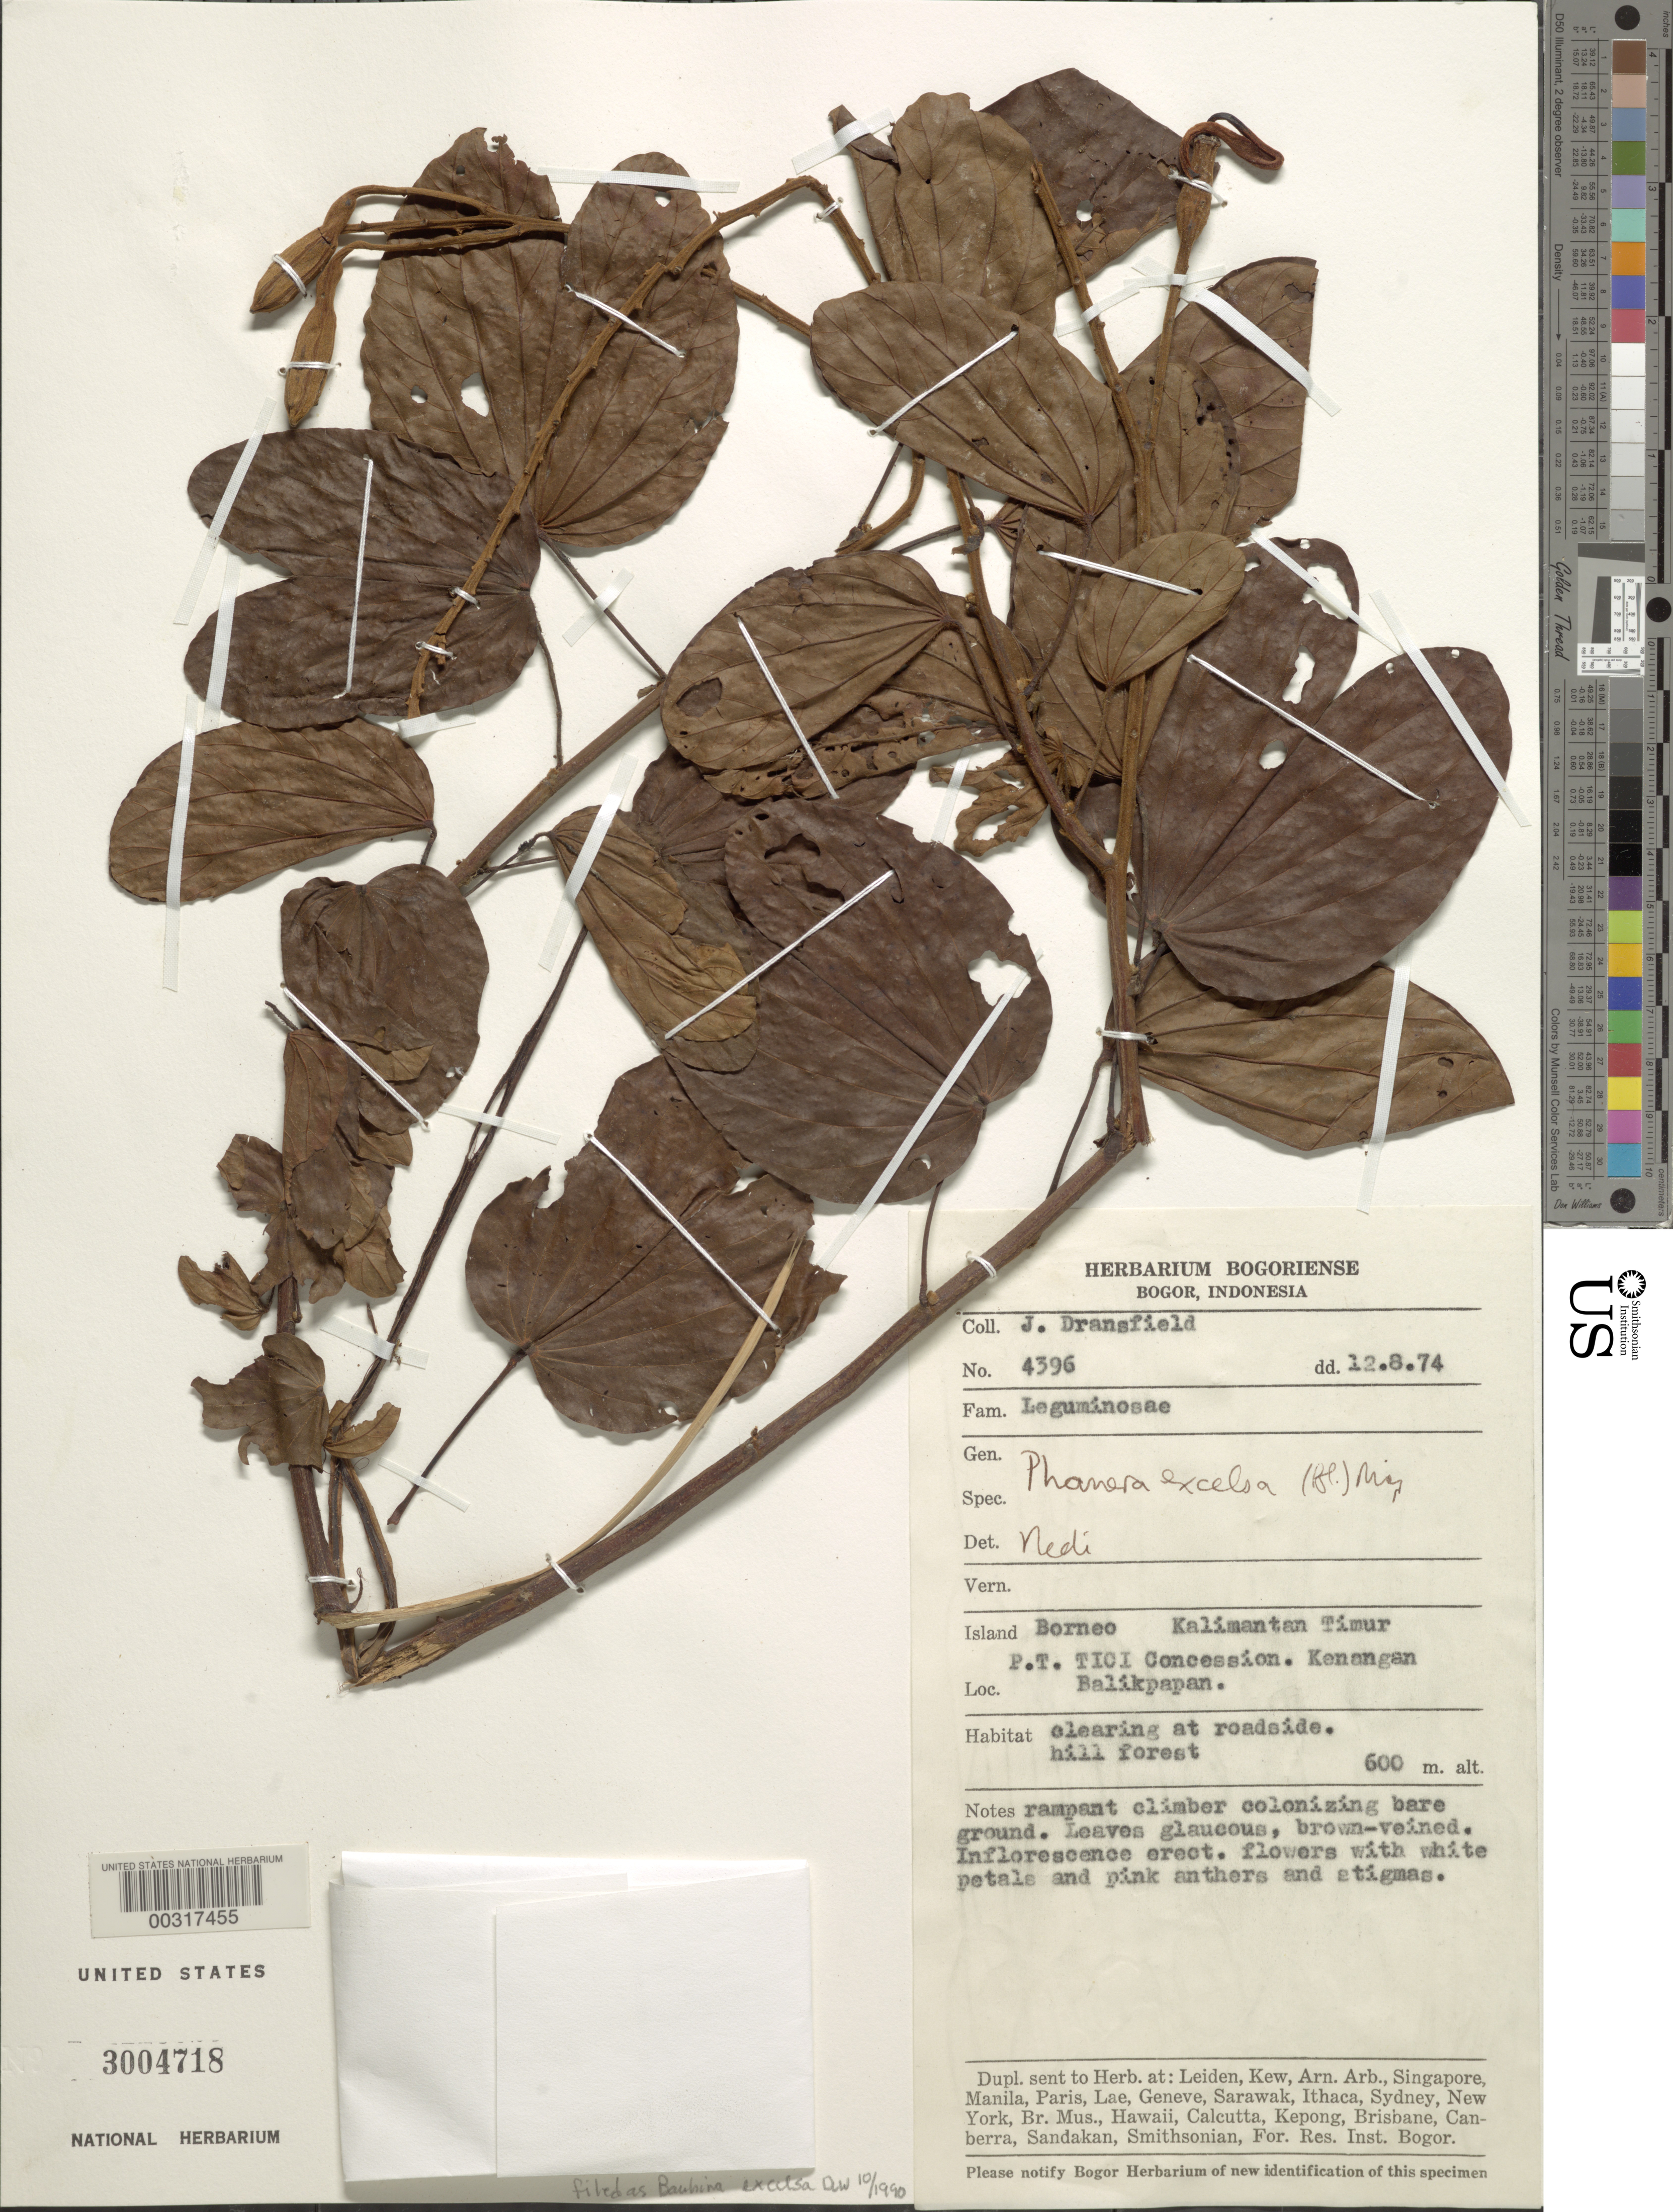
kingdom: Plantae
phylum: Tracheophyta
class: Magnoliopsida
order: Fabales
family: Fabaceae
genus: Phanera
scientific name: Phanera excelsa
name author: Blume ex Miq.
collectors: J. Dransfield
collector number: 4396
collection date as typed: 12 Aug 1974 or 08 Dec 1974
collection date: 1974-08-12 or 1974-12-08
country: Indonesia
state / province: Kalimantan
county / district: Kalimantan Timur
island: Borneo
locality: P.t. tici concession; kenangan balikpapan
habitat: Clearing at roadside; hill forest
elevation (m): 600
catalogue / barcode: US 3004718